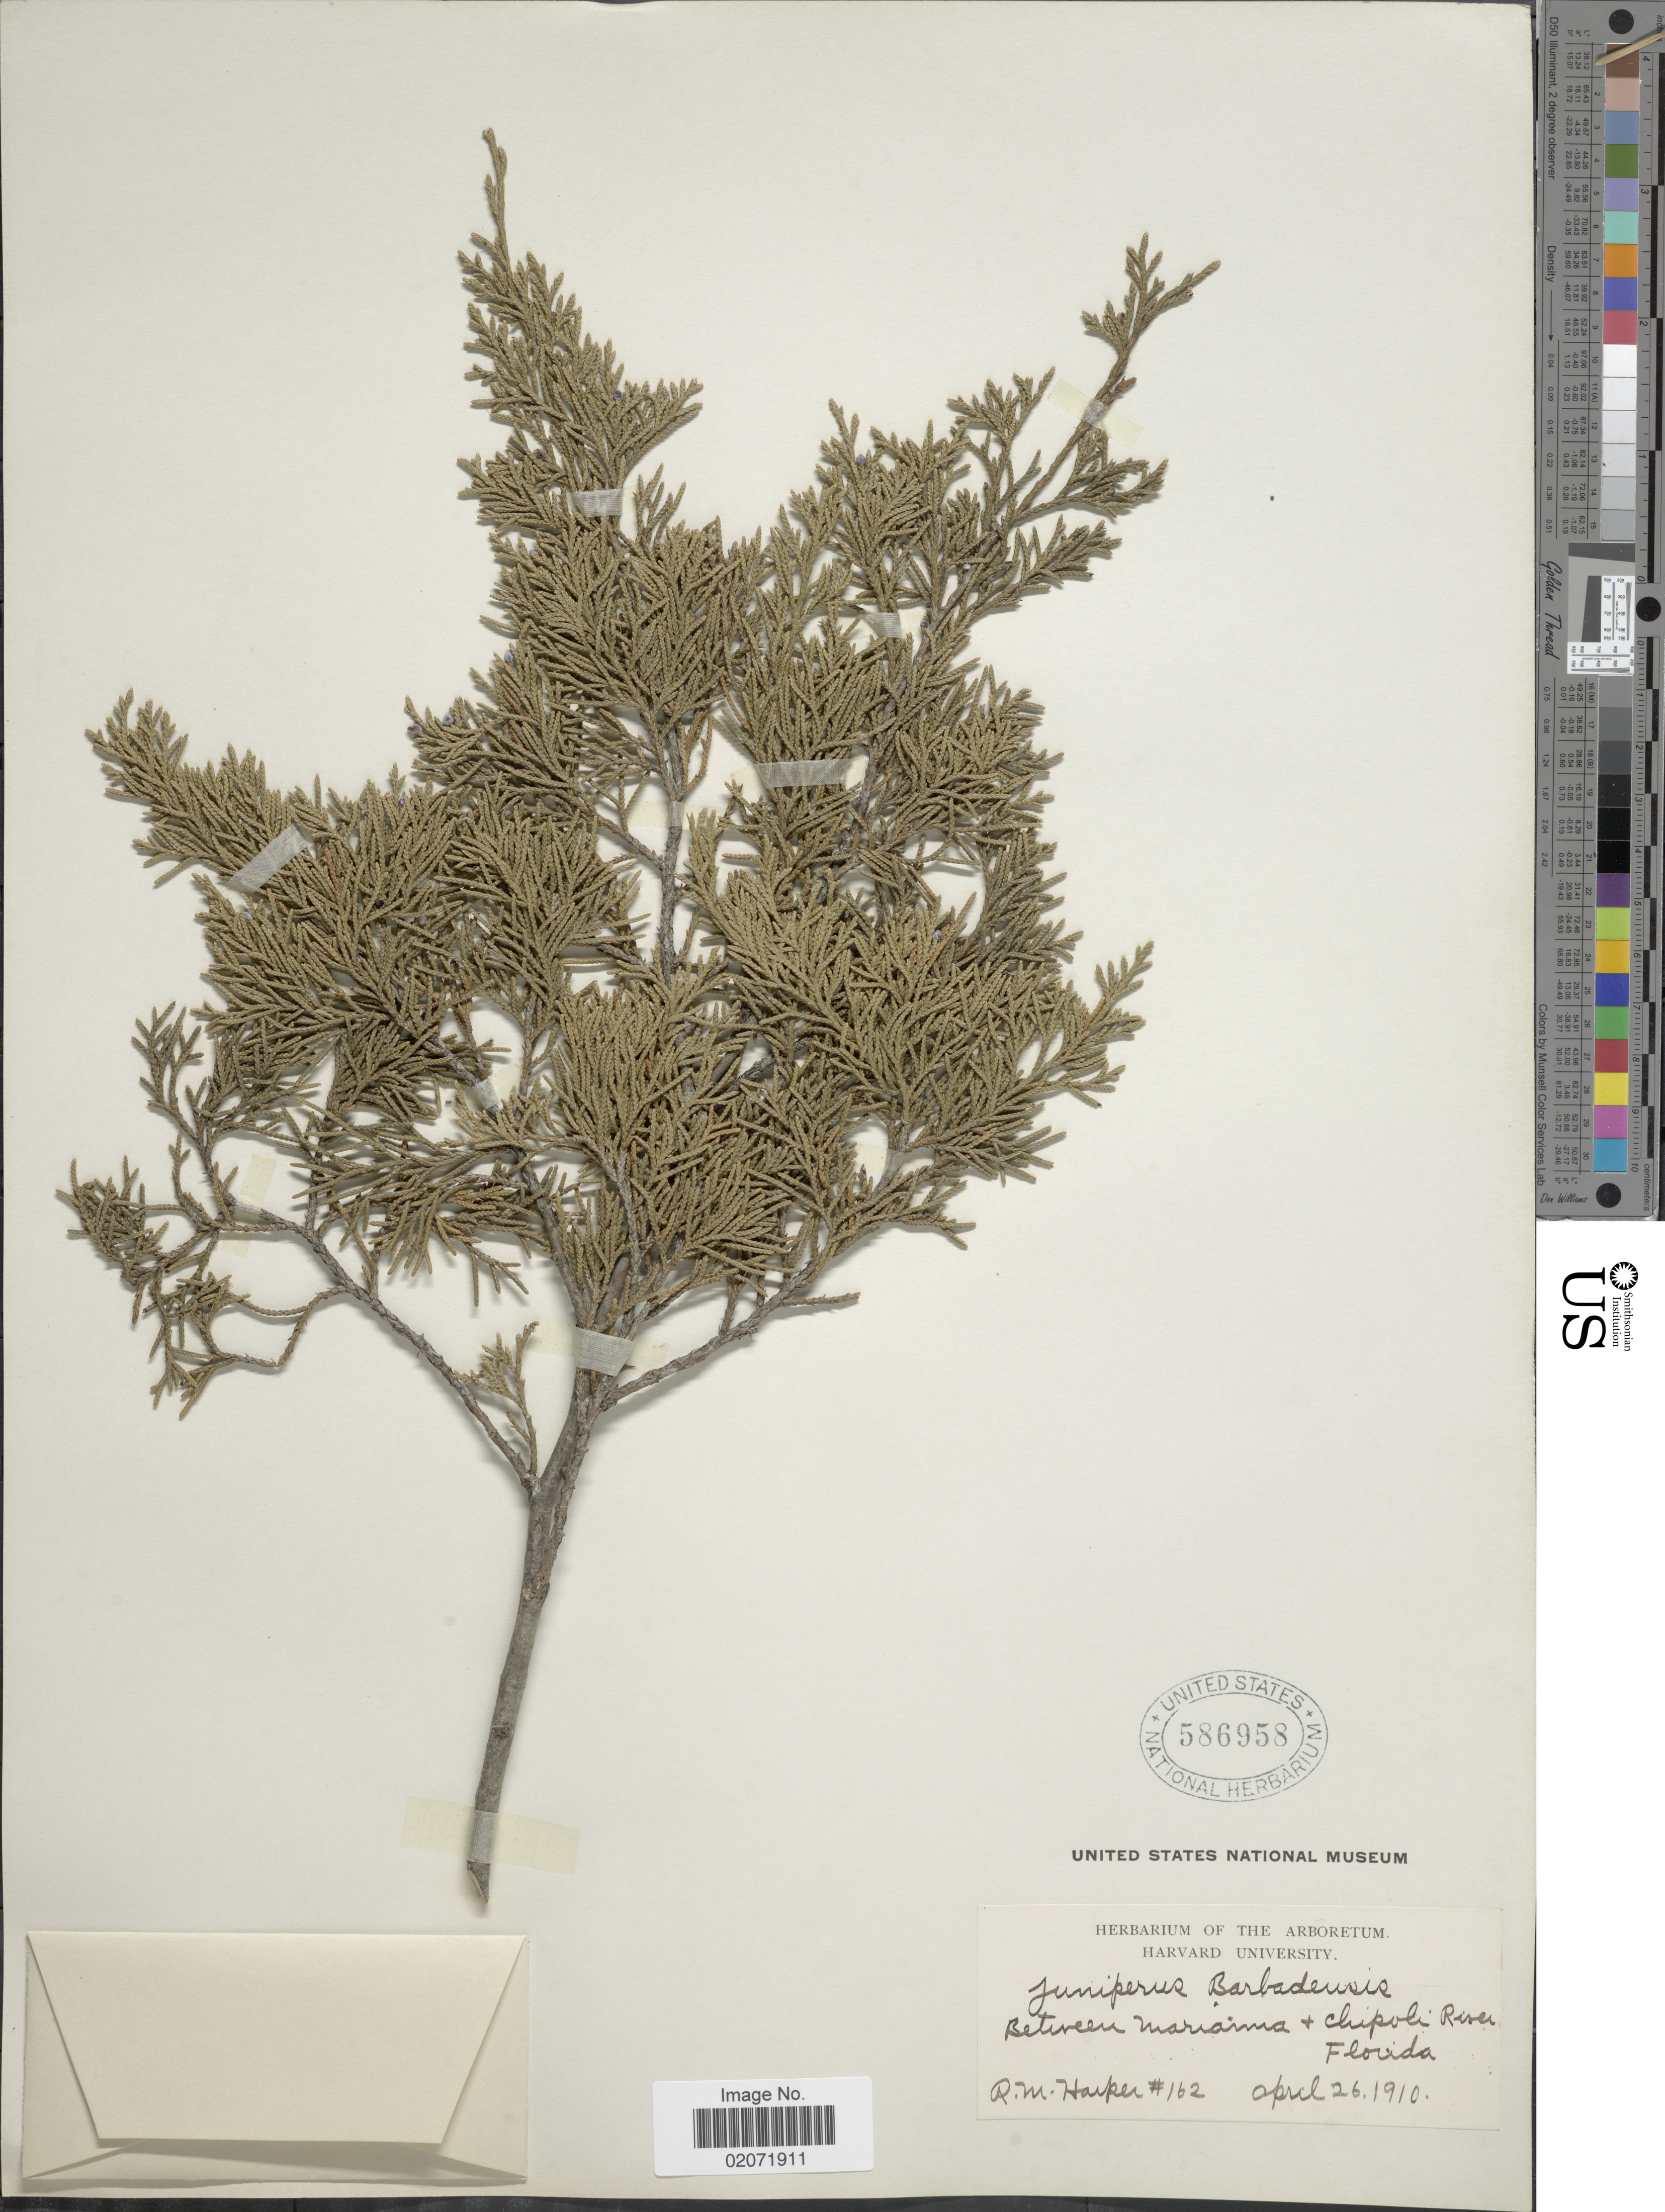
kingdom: Plantae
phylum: Tracheophyta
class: Pinopsida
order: Pinales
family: Cupressaceae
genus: Juniperus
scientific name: Juniperus silicicola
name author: (Small) L.H. Bailey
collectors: R. M. Harper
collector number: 162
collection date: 1910-04-26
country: United States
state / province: Florida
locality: Between Mariama + Chipoli River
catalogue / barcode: US 586958